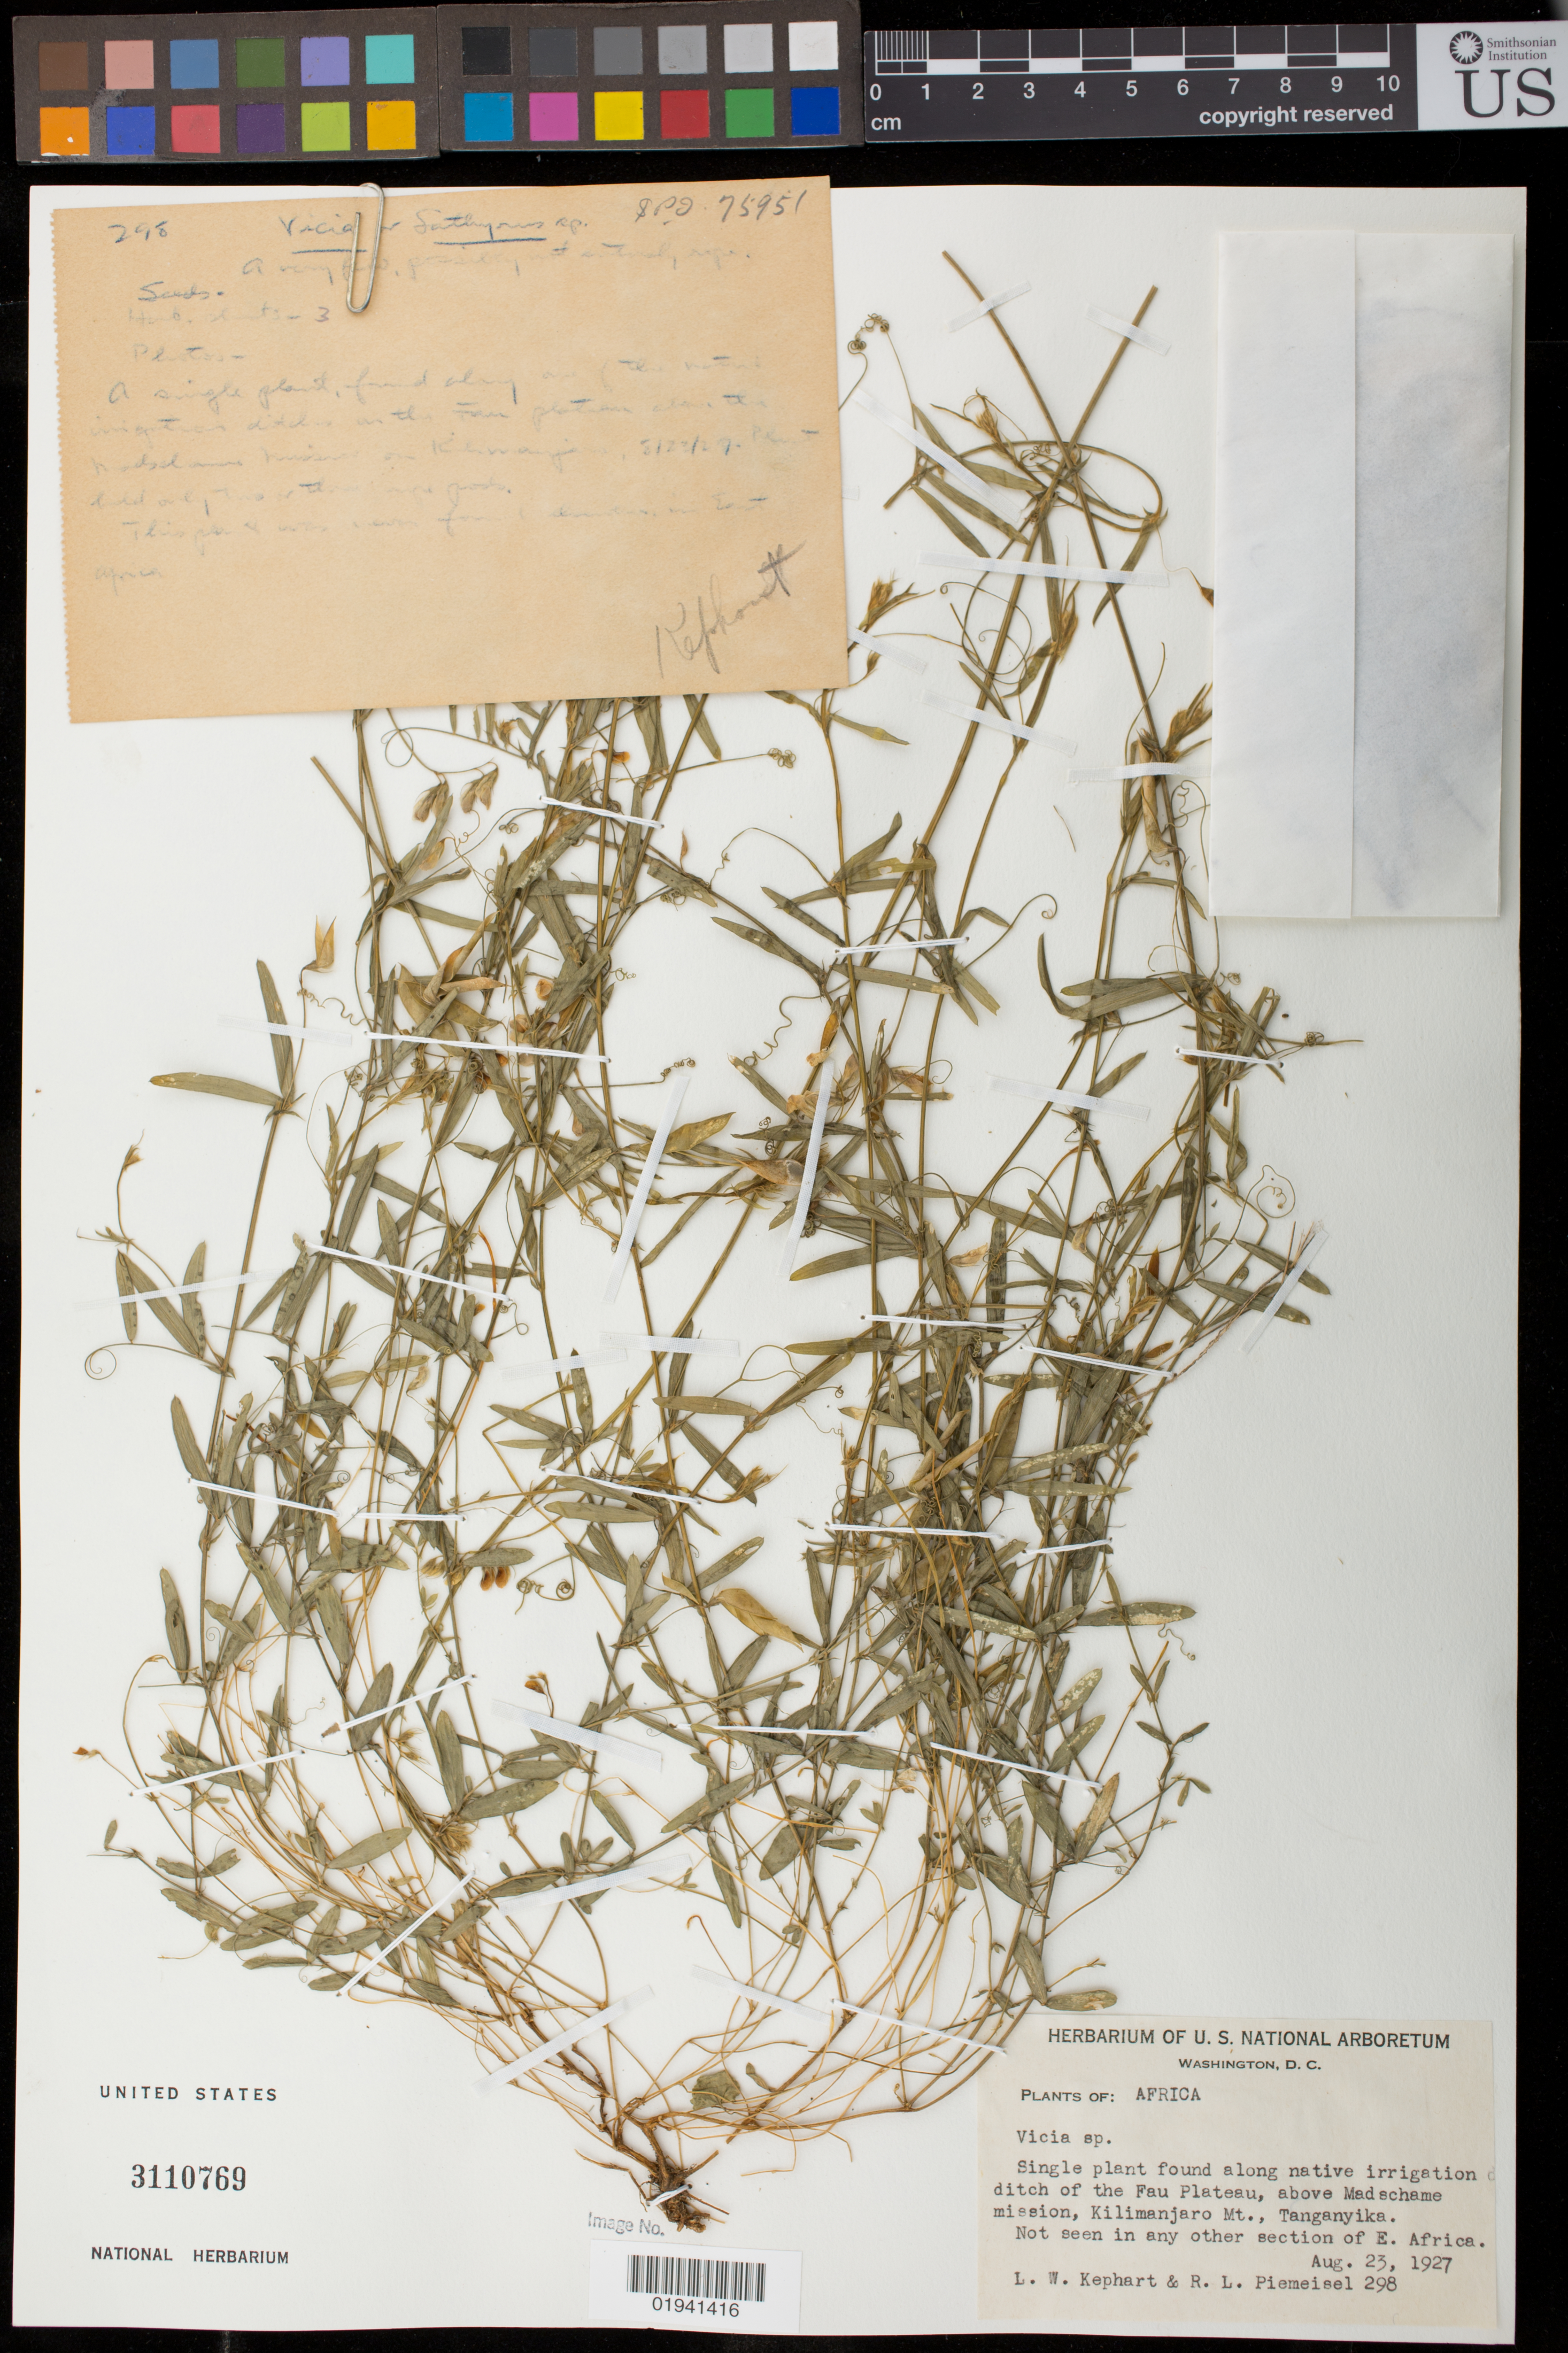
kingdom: Plantae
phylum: Tracheophyta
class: Magnoliopsida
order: Fabales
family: Fabaceae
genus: Vicia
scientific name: Vicia sp.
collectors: L. W. Kephart & R. L. Piemeisel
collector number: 298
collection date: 1927-08-23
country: Tanzania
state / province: Kilimanjaro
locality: Fau Plateau, above Madschame mission, Kilimanjaro Mt., Tanganyika.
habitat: along native irrigation ditch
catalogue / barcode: US 3110769